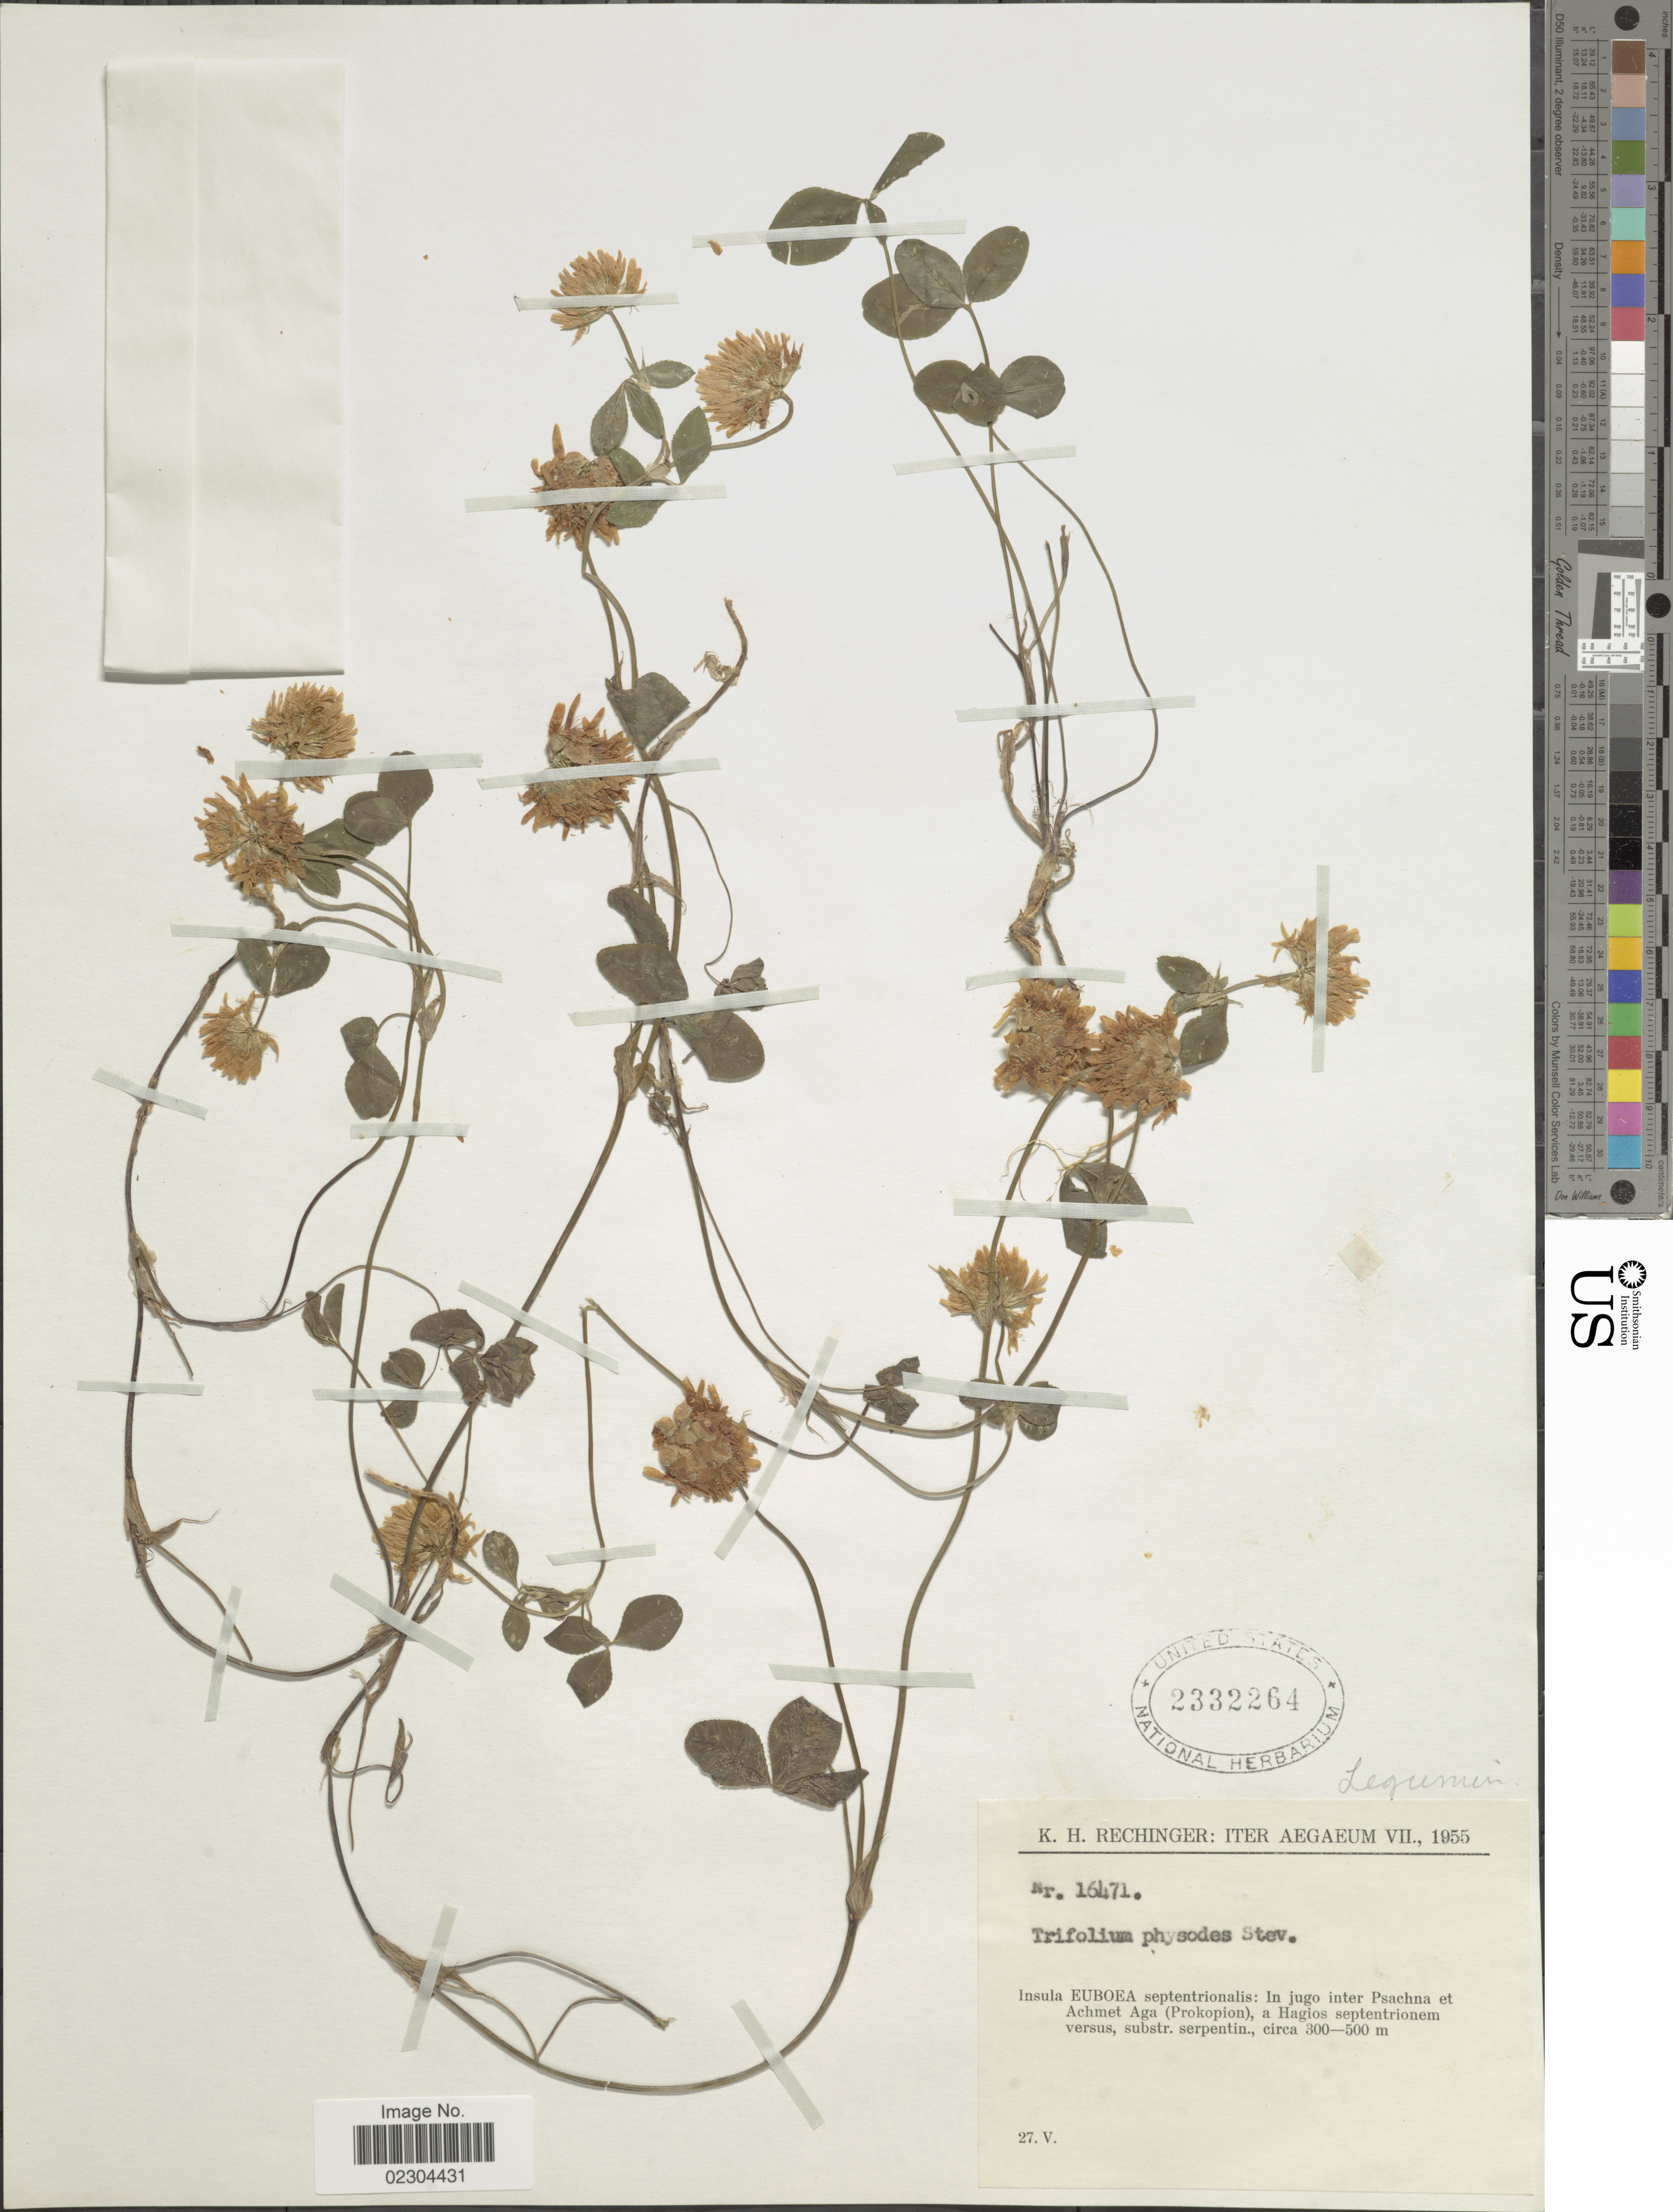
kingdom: Plantae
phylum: Tracheophyta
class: Magnoliopsida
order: Fabales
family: Fabaceae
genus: Trifolium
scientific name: Trifolium physodes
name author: M. Bieb.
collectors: K. H. Rechinger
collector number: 16471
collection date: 1955-05-27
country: Greece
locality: Aegaeum, Insula Euboea septentrionalis: in jugo inter Psachna et Achmet Aga (Prokopion), A Hagios septentrionem versus, substr. serpentin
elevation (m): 300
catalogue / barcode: US 2332264